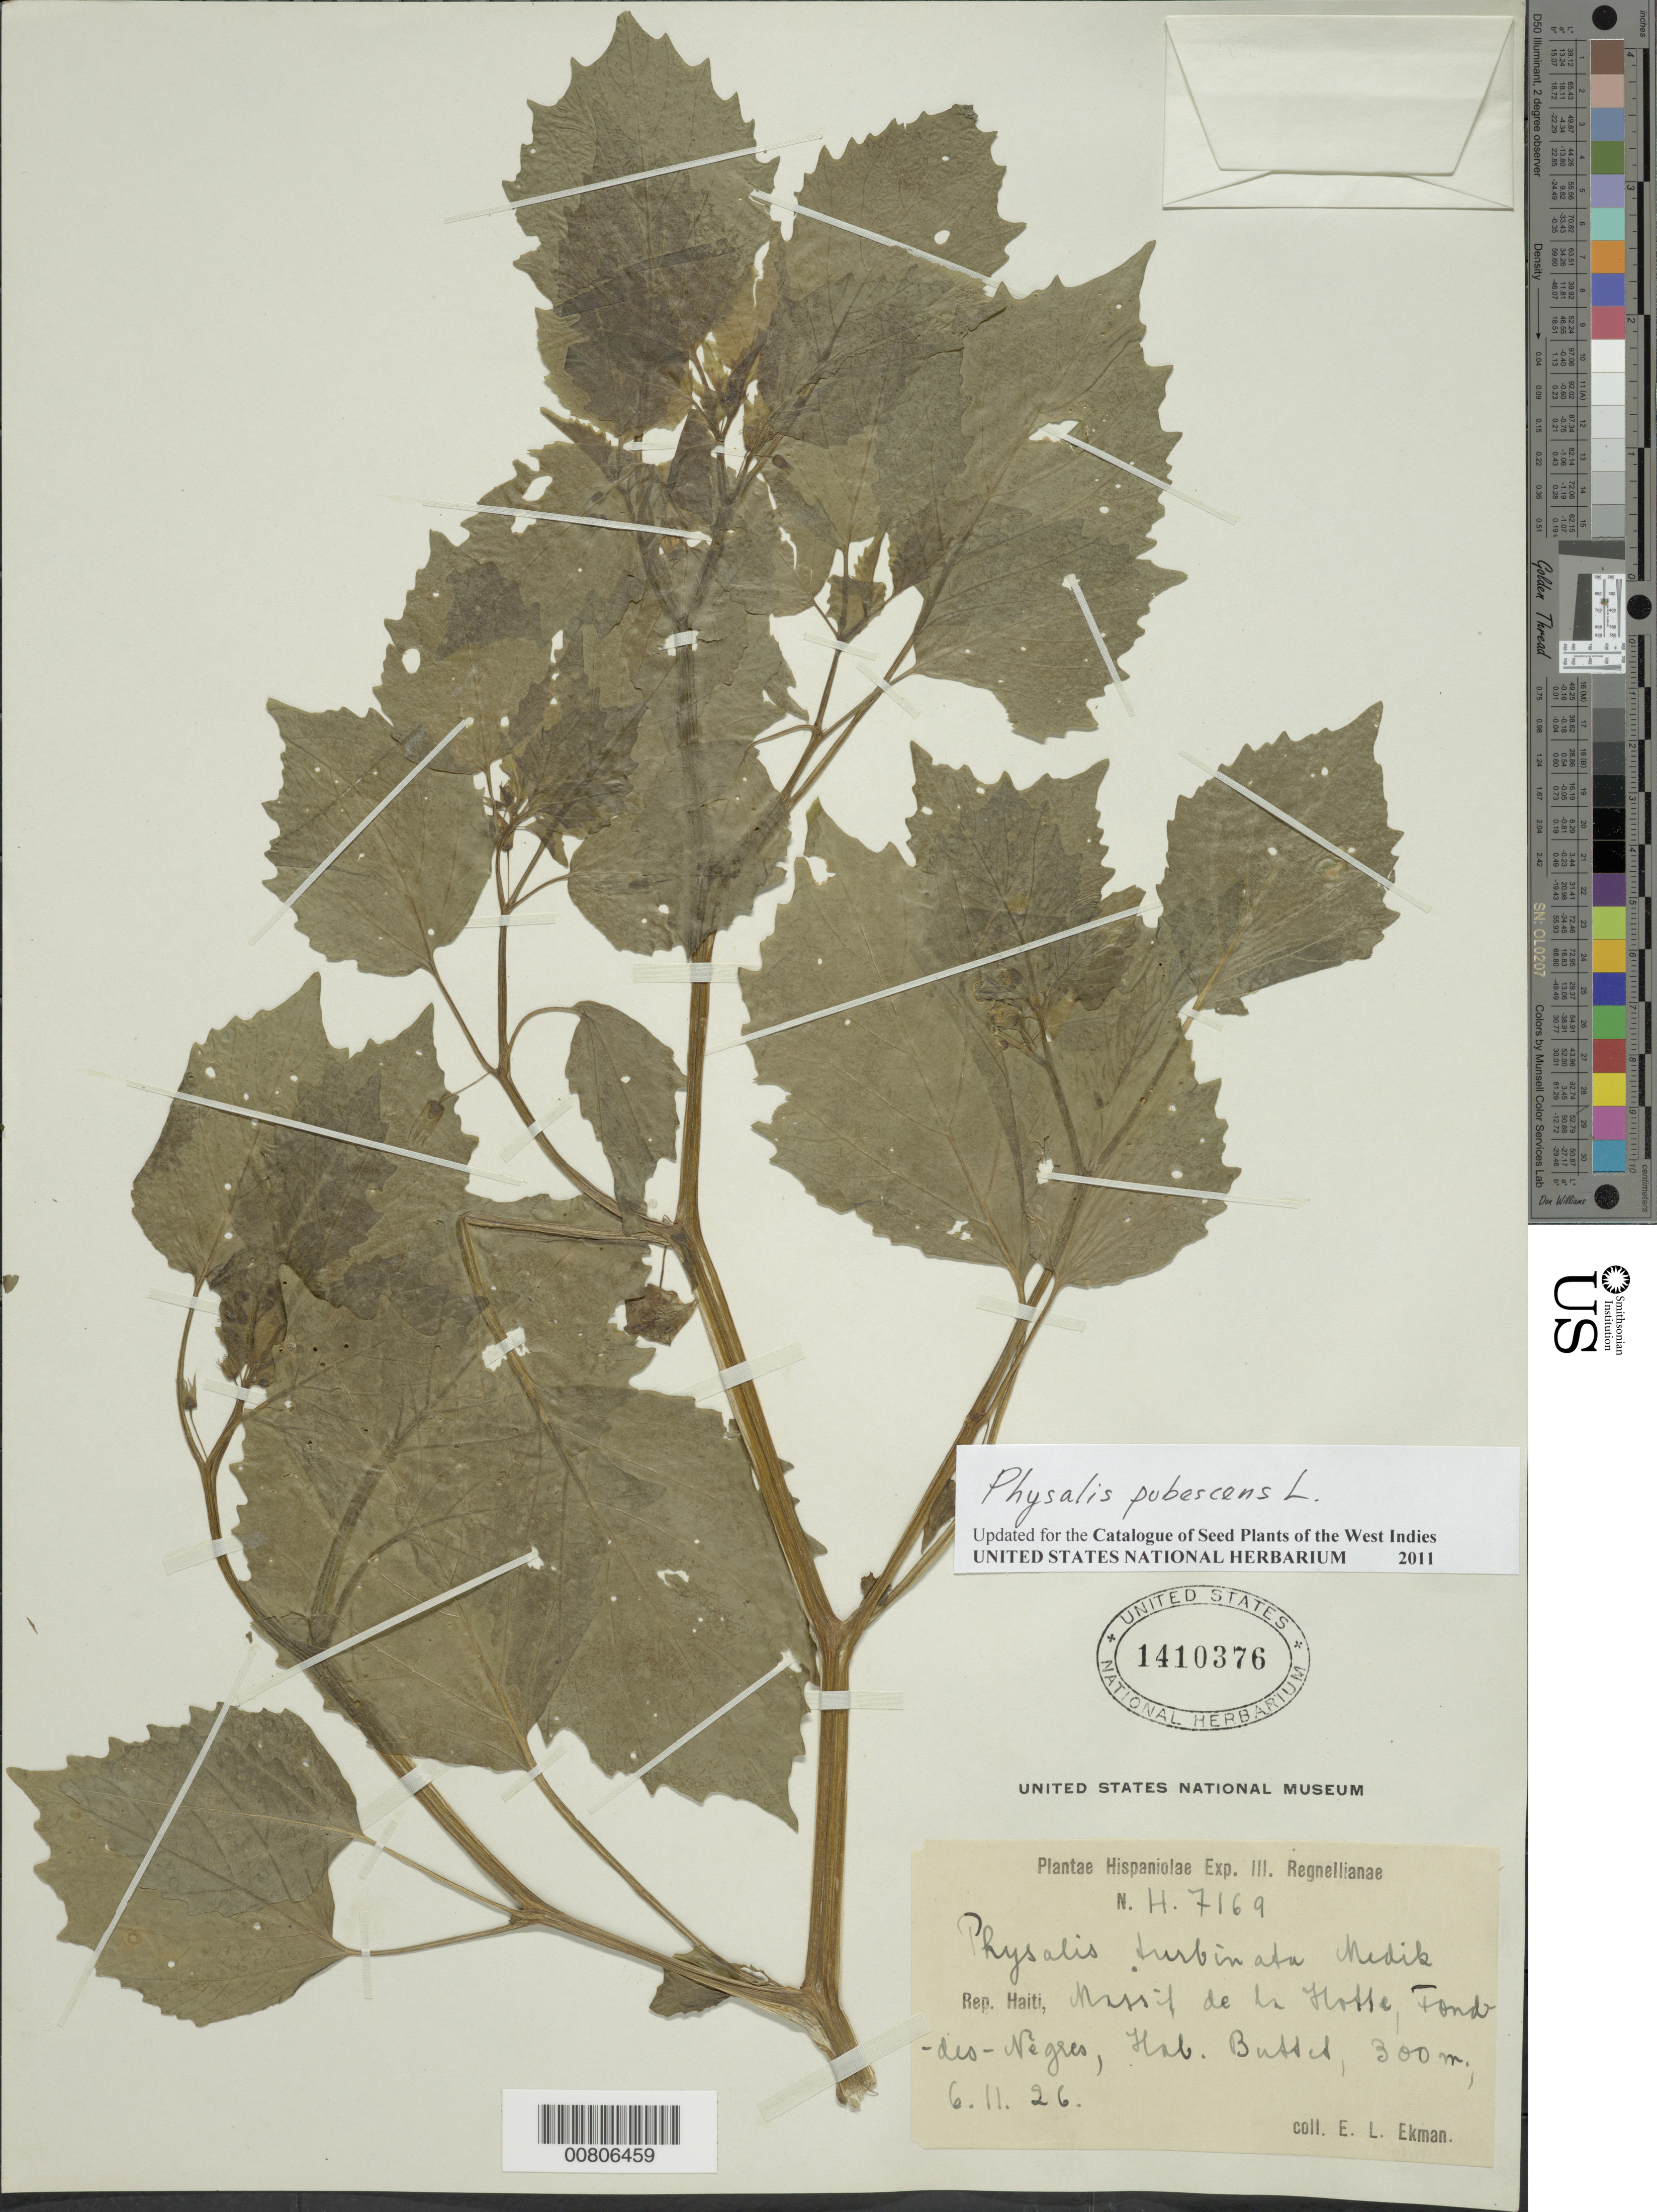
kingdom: Plantae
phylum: Tracheophyta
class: Magnoliopsida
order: Solanales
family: Solanaceae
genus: Physalis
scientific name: Physalis pubescens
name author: L.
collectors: E. L. Ekman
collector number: H 7169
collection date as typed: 06 Nov 1926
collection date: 1926-11-06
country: Haiti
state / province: Sud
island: Hispaniola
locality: Massif de la Hotte, Fond des Negres, Hab. Buttet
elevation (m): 300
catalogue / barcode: US 1410376